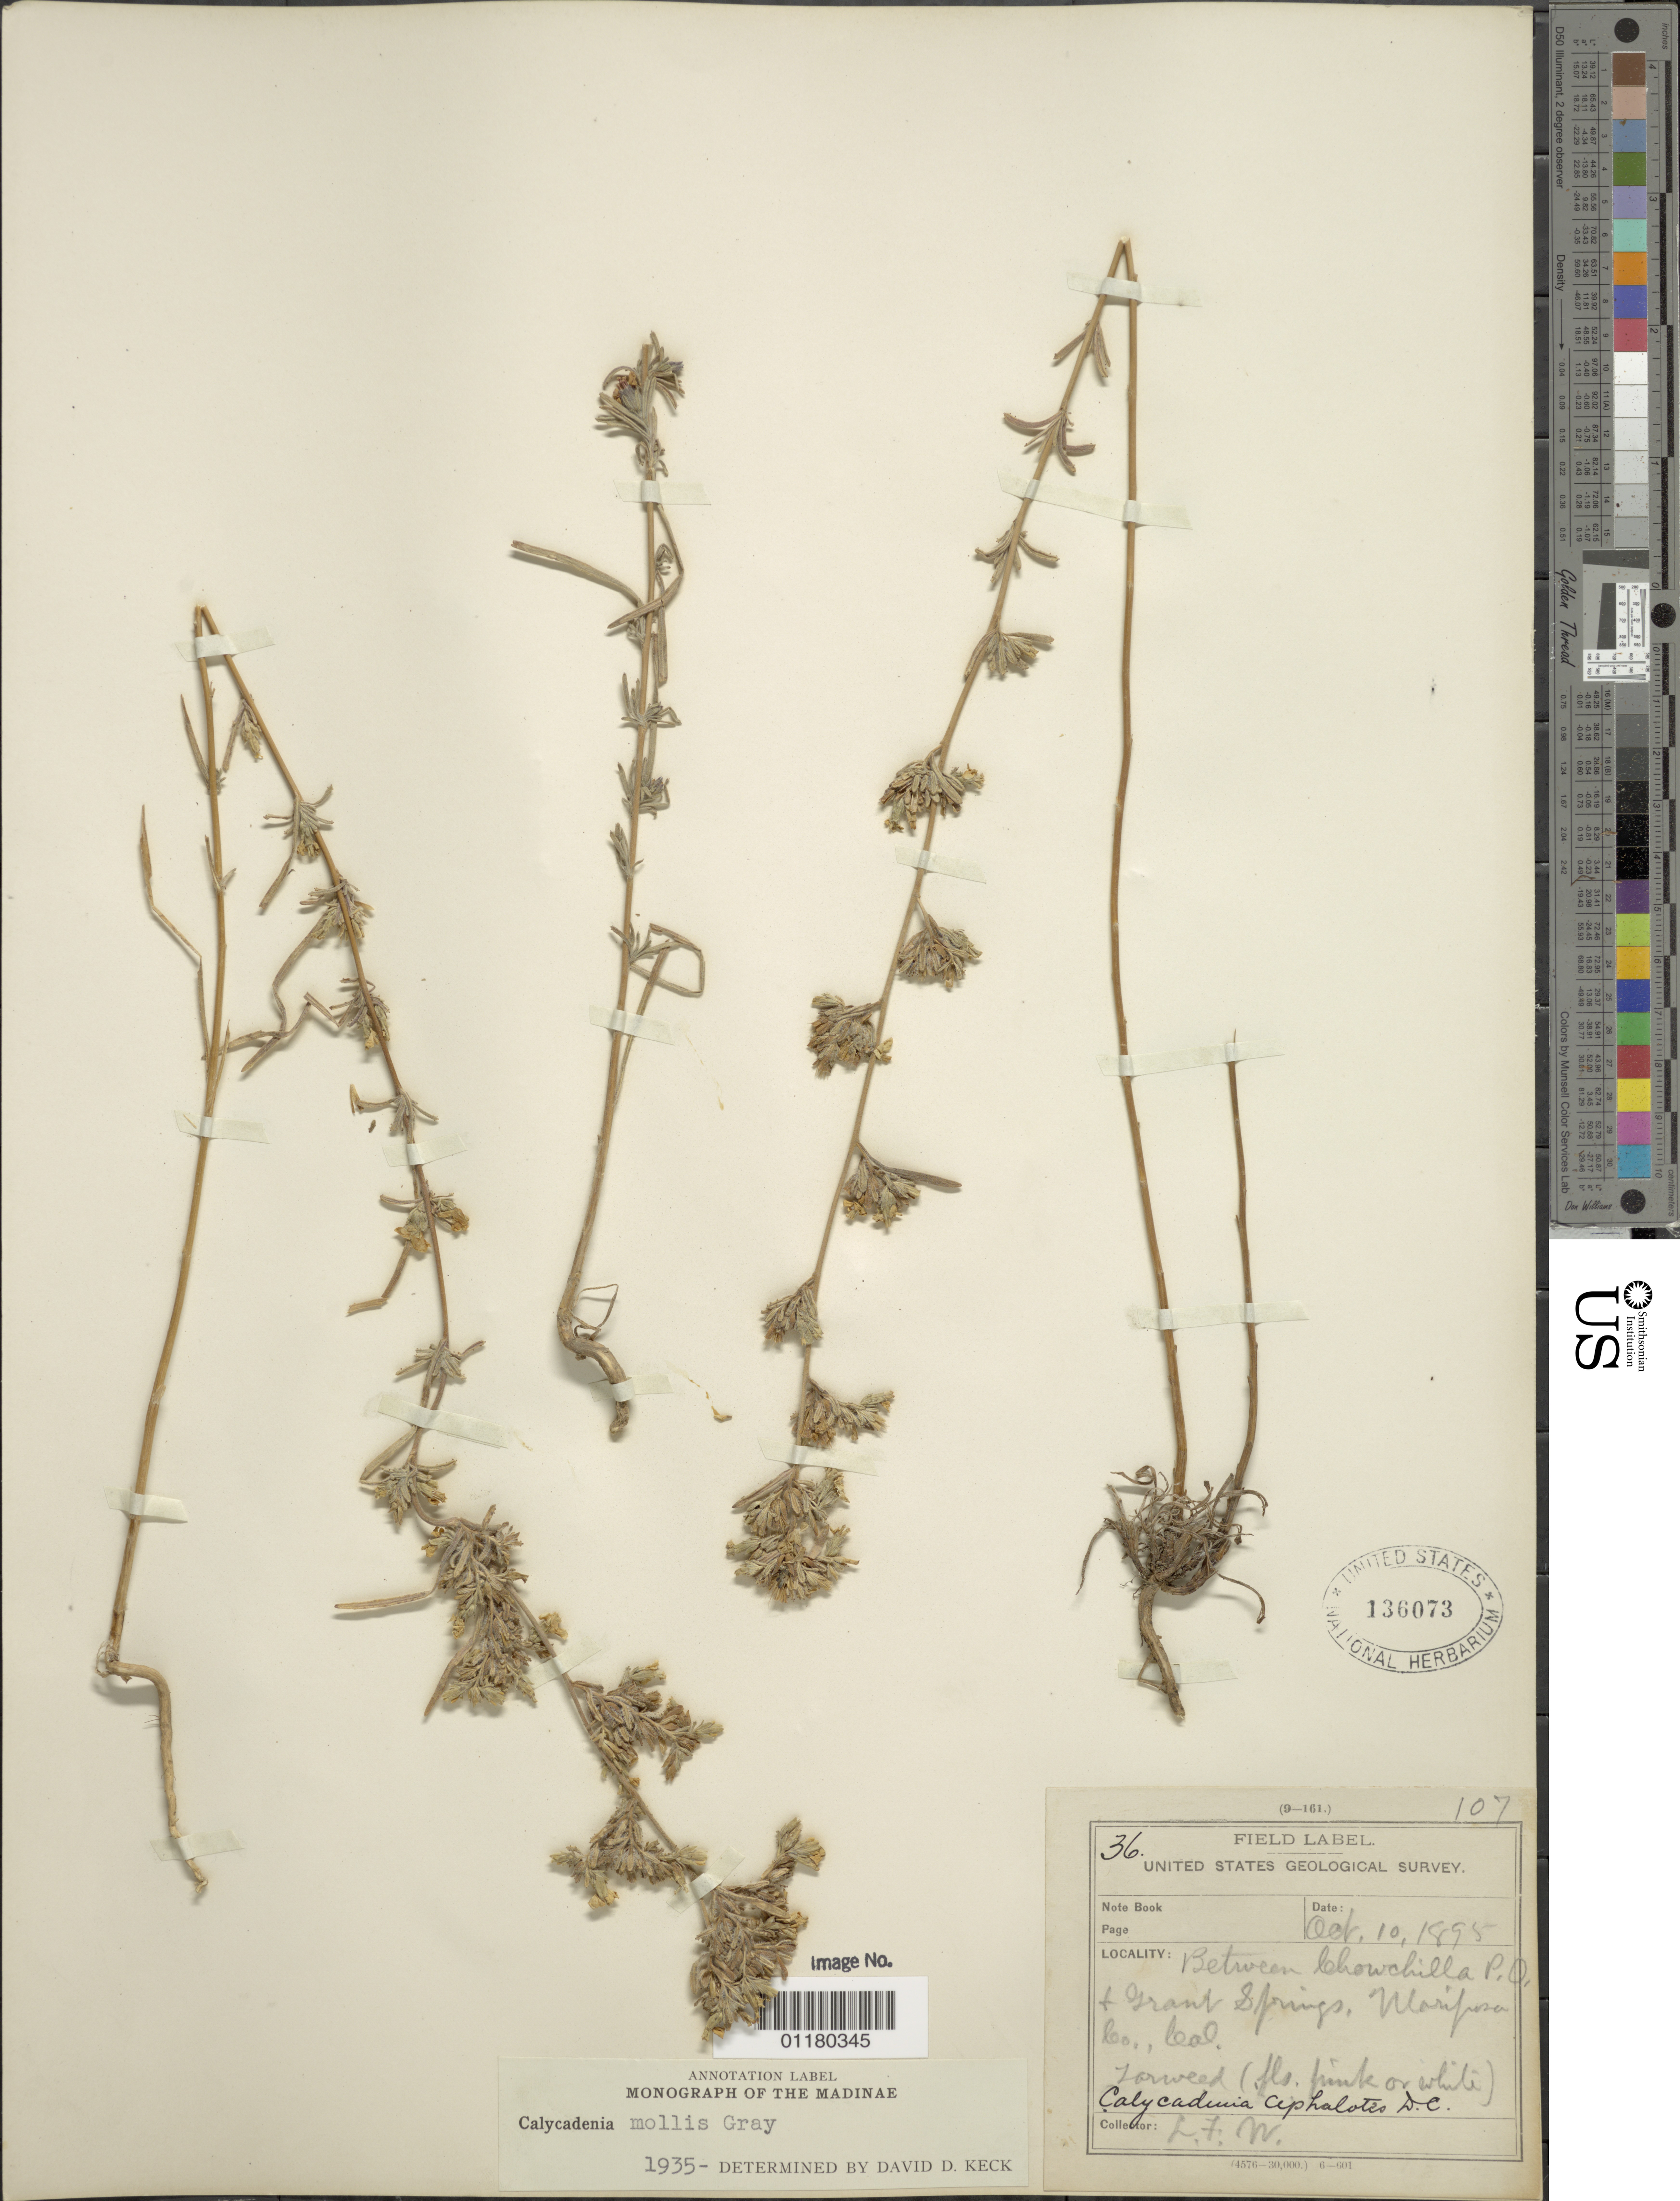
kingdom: Plantae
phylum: Tracheophyta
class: Magnoliopsida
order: Asterales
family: Asteraceae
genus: Calycadenia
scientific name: Calycadenia mollis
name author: A. Gray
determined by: Keck, David D.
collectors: L. F. Ward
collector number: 36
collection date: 1895-10-10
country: United States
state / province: California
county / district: Mariposa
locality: between Chowchilla P.O. and Grant Springs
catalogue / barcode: US 136073